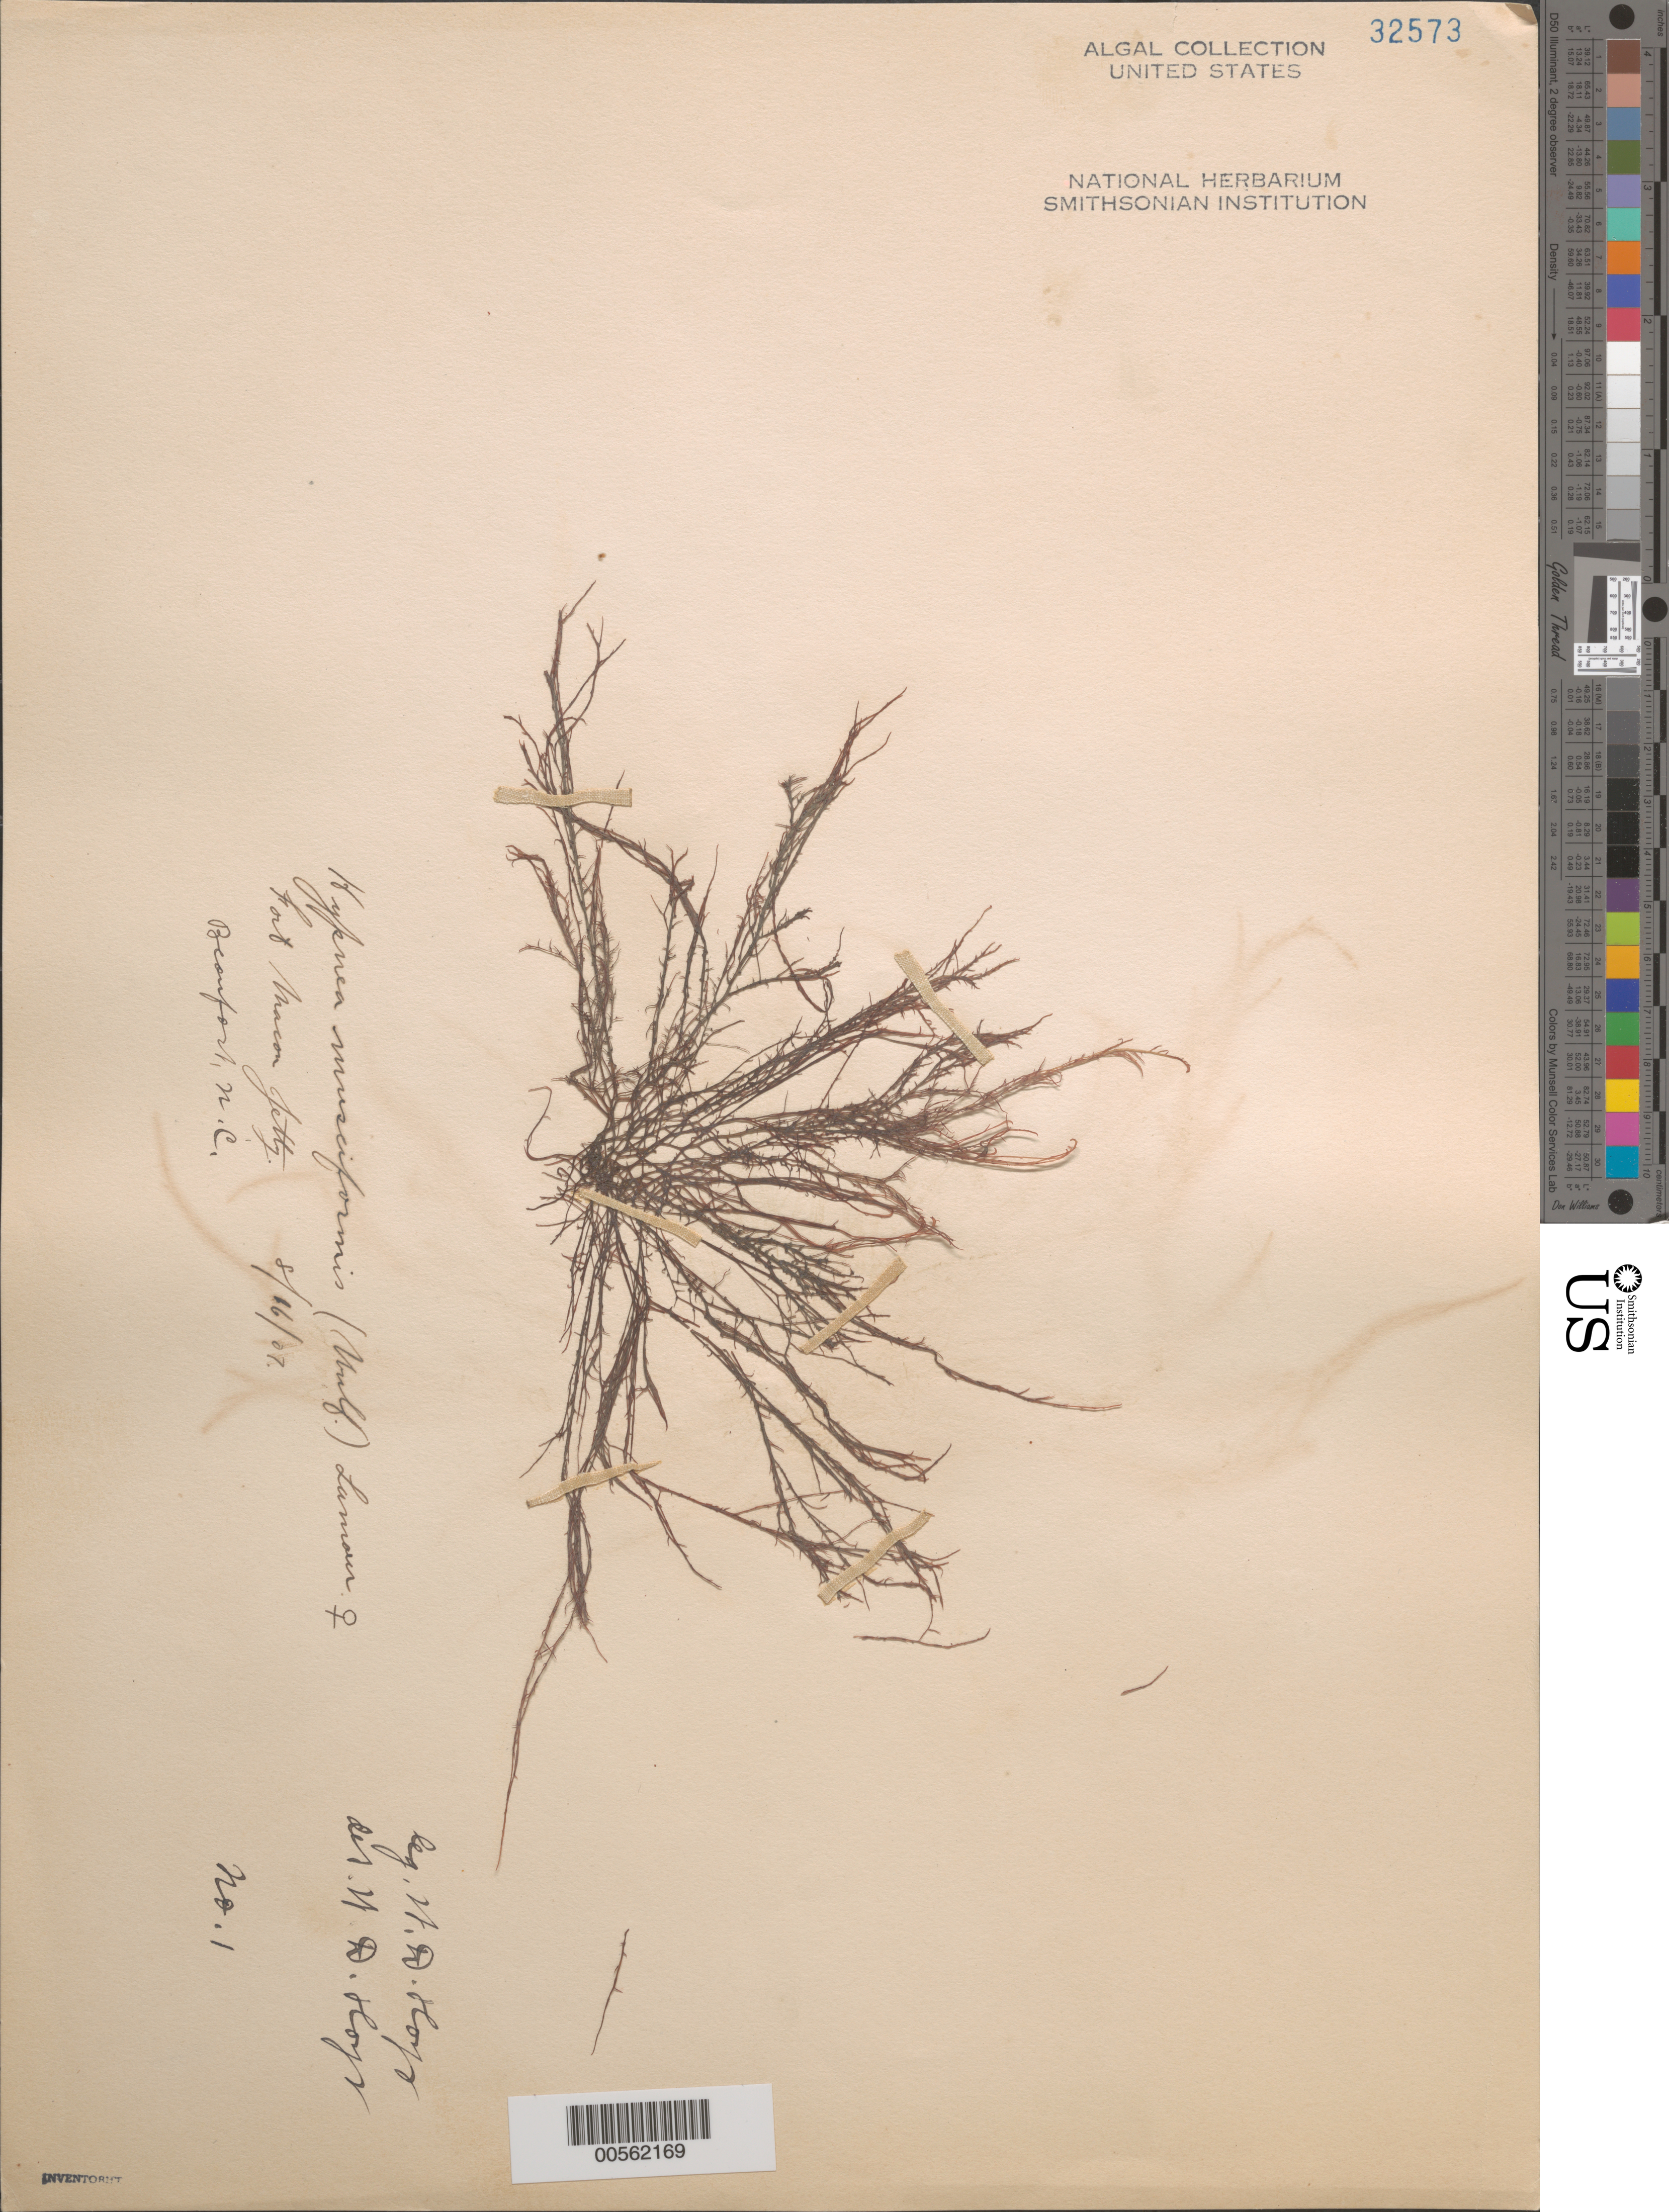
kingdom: Plantae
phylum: Rhodophyta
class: Florideophyceae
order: Gigartinales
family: Cystocloniaceae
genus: Hypnea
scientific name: Hypnea musciformis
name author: (Wulfen) J.V.Lamouroux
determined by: Hoyt, W. D.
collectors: W. D. Hoyt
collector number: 1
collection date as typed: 16 Aug 1907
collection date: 1907-08-16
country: United States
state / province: North Carolina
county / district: Carteret County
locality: Beaufort, Fort Macon jetty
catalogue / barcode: US 32573